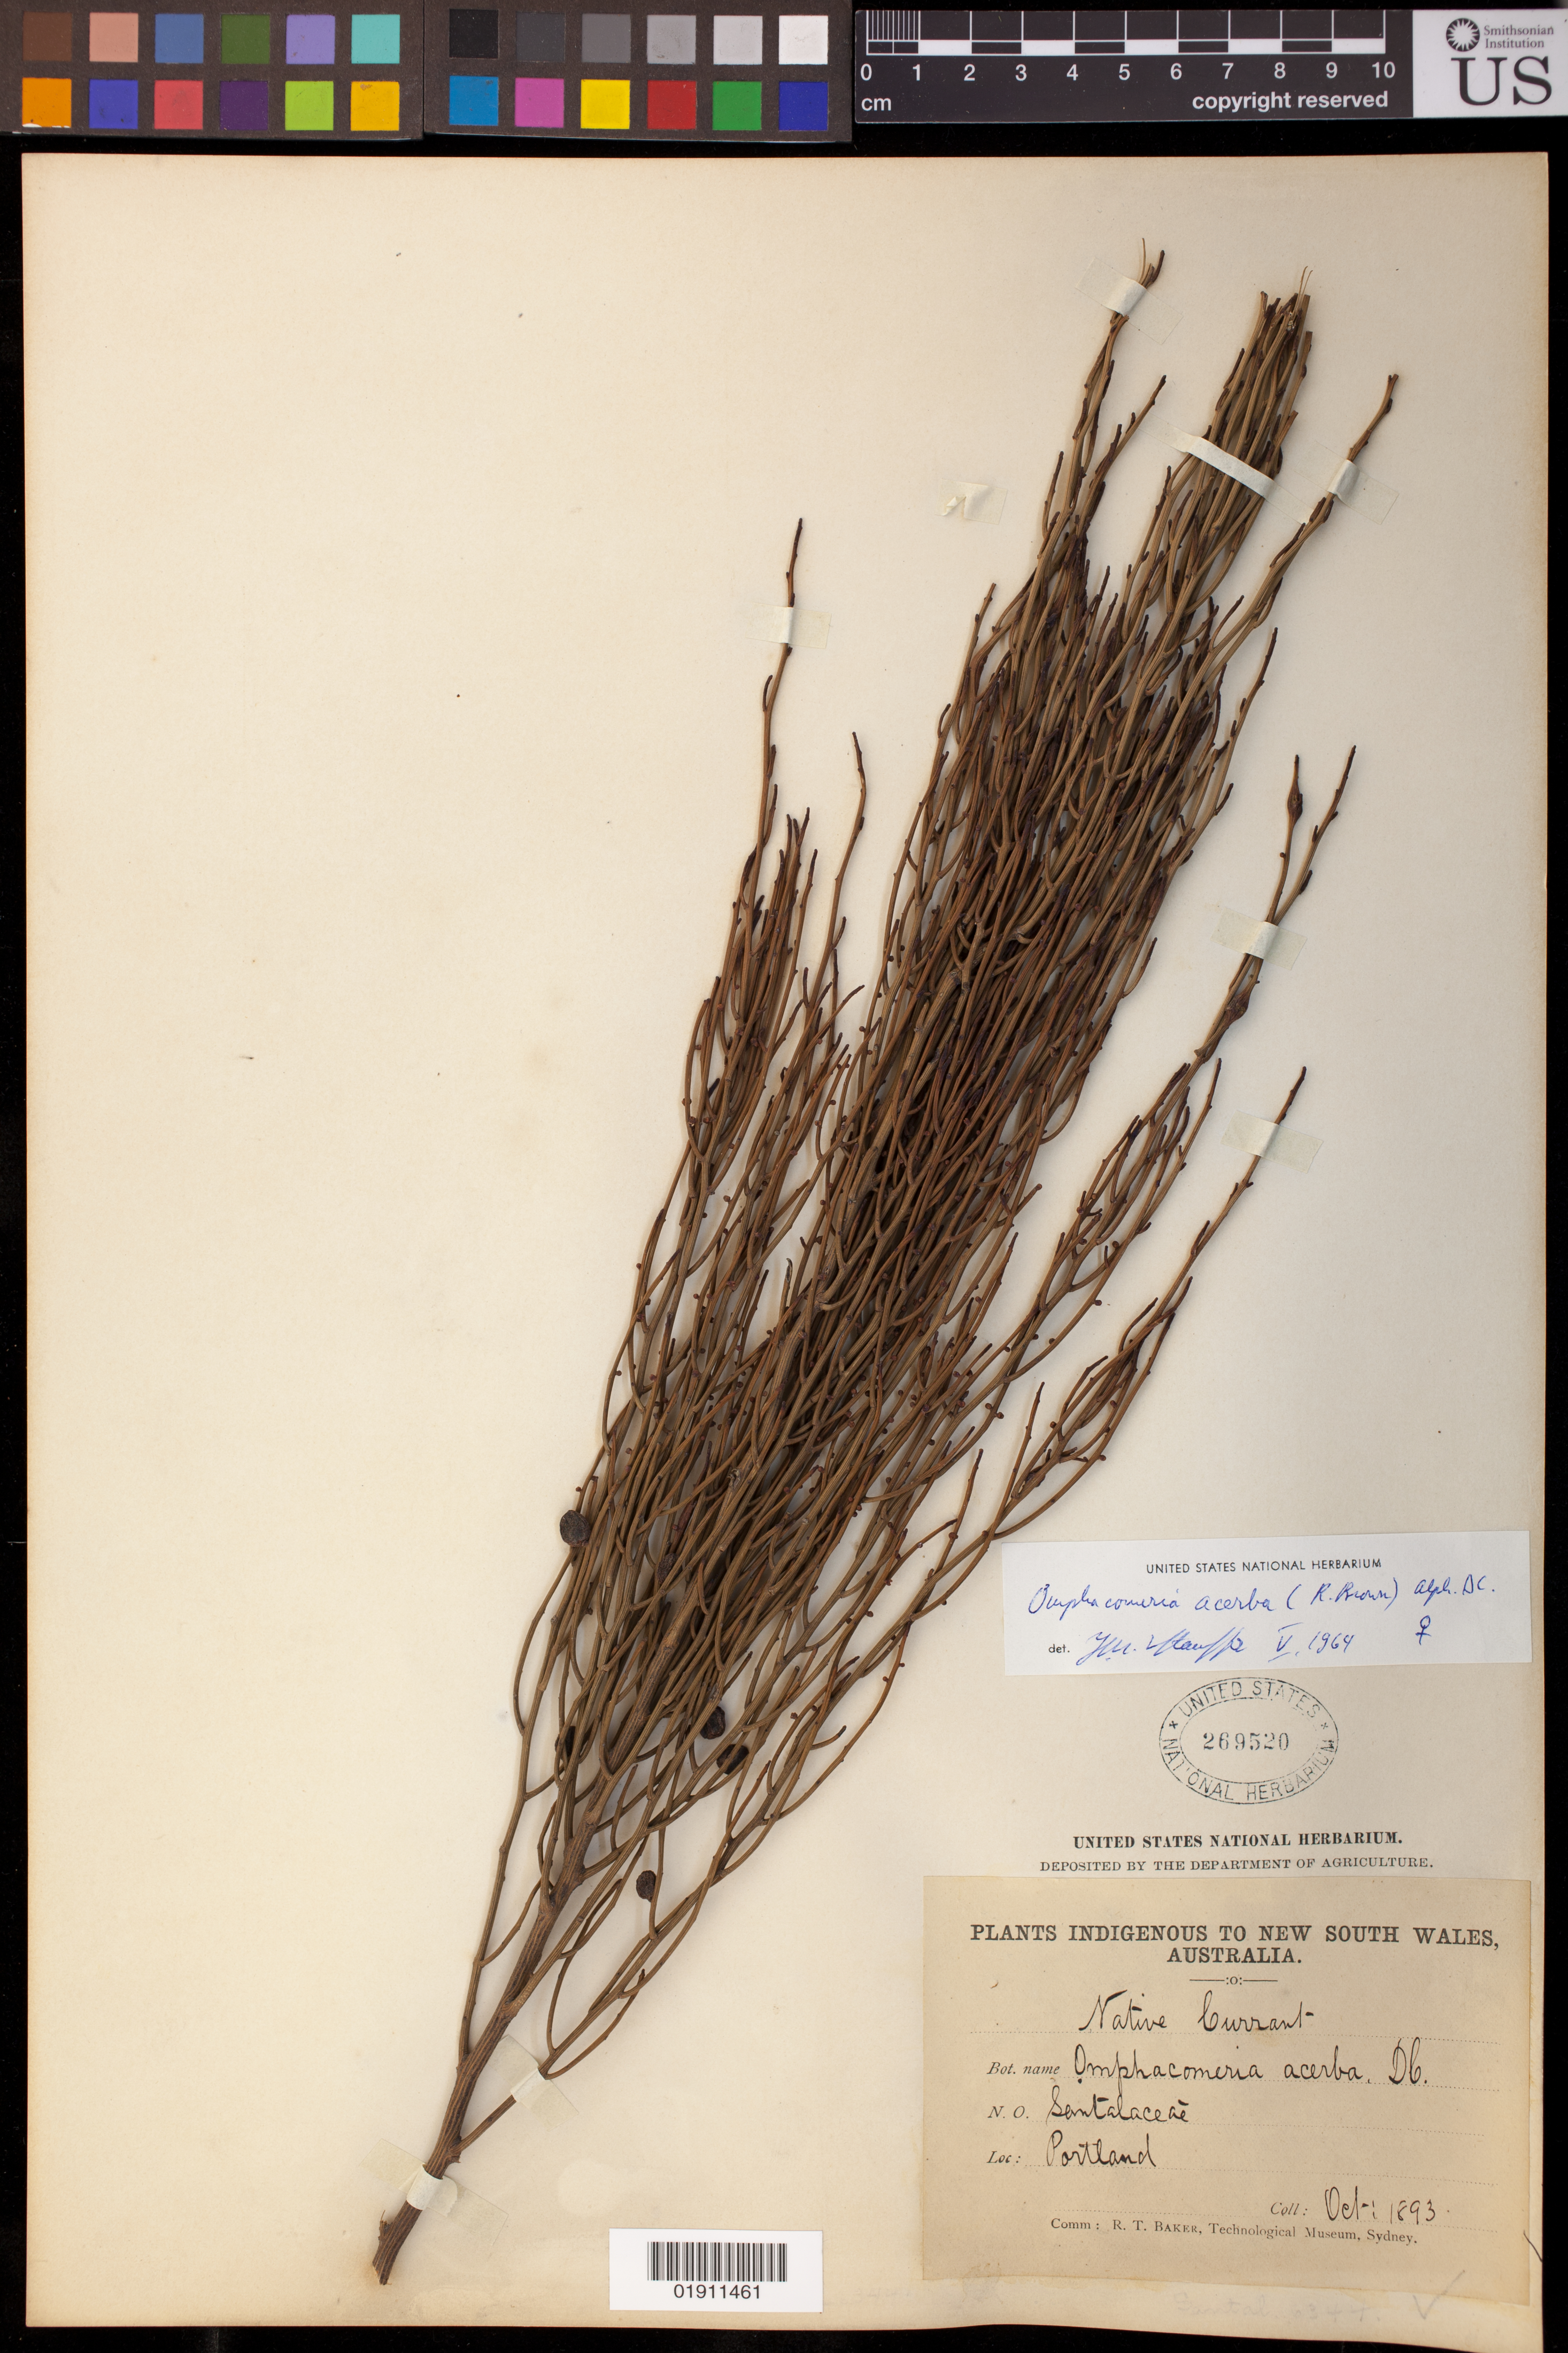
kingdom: Plantae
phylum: Tracheophyta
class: Magnoliopsida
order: Santalales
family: Santalaceae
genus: Omphacomeria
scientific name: Omphacomeria acerba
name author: (R. Br.) A. DC.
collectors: T. Baker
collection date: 1893-01-10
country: Australia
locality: Portland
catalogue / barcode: US 269520